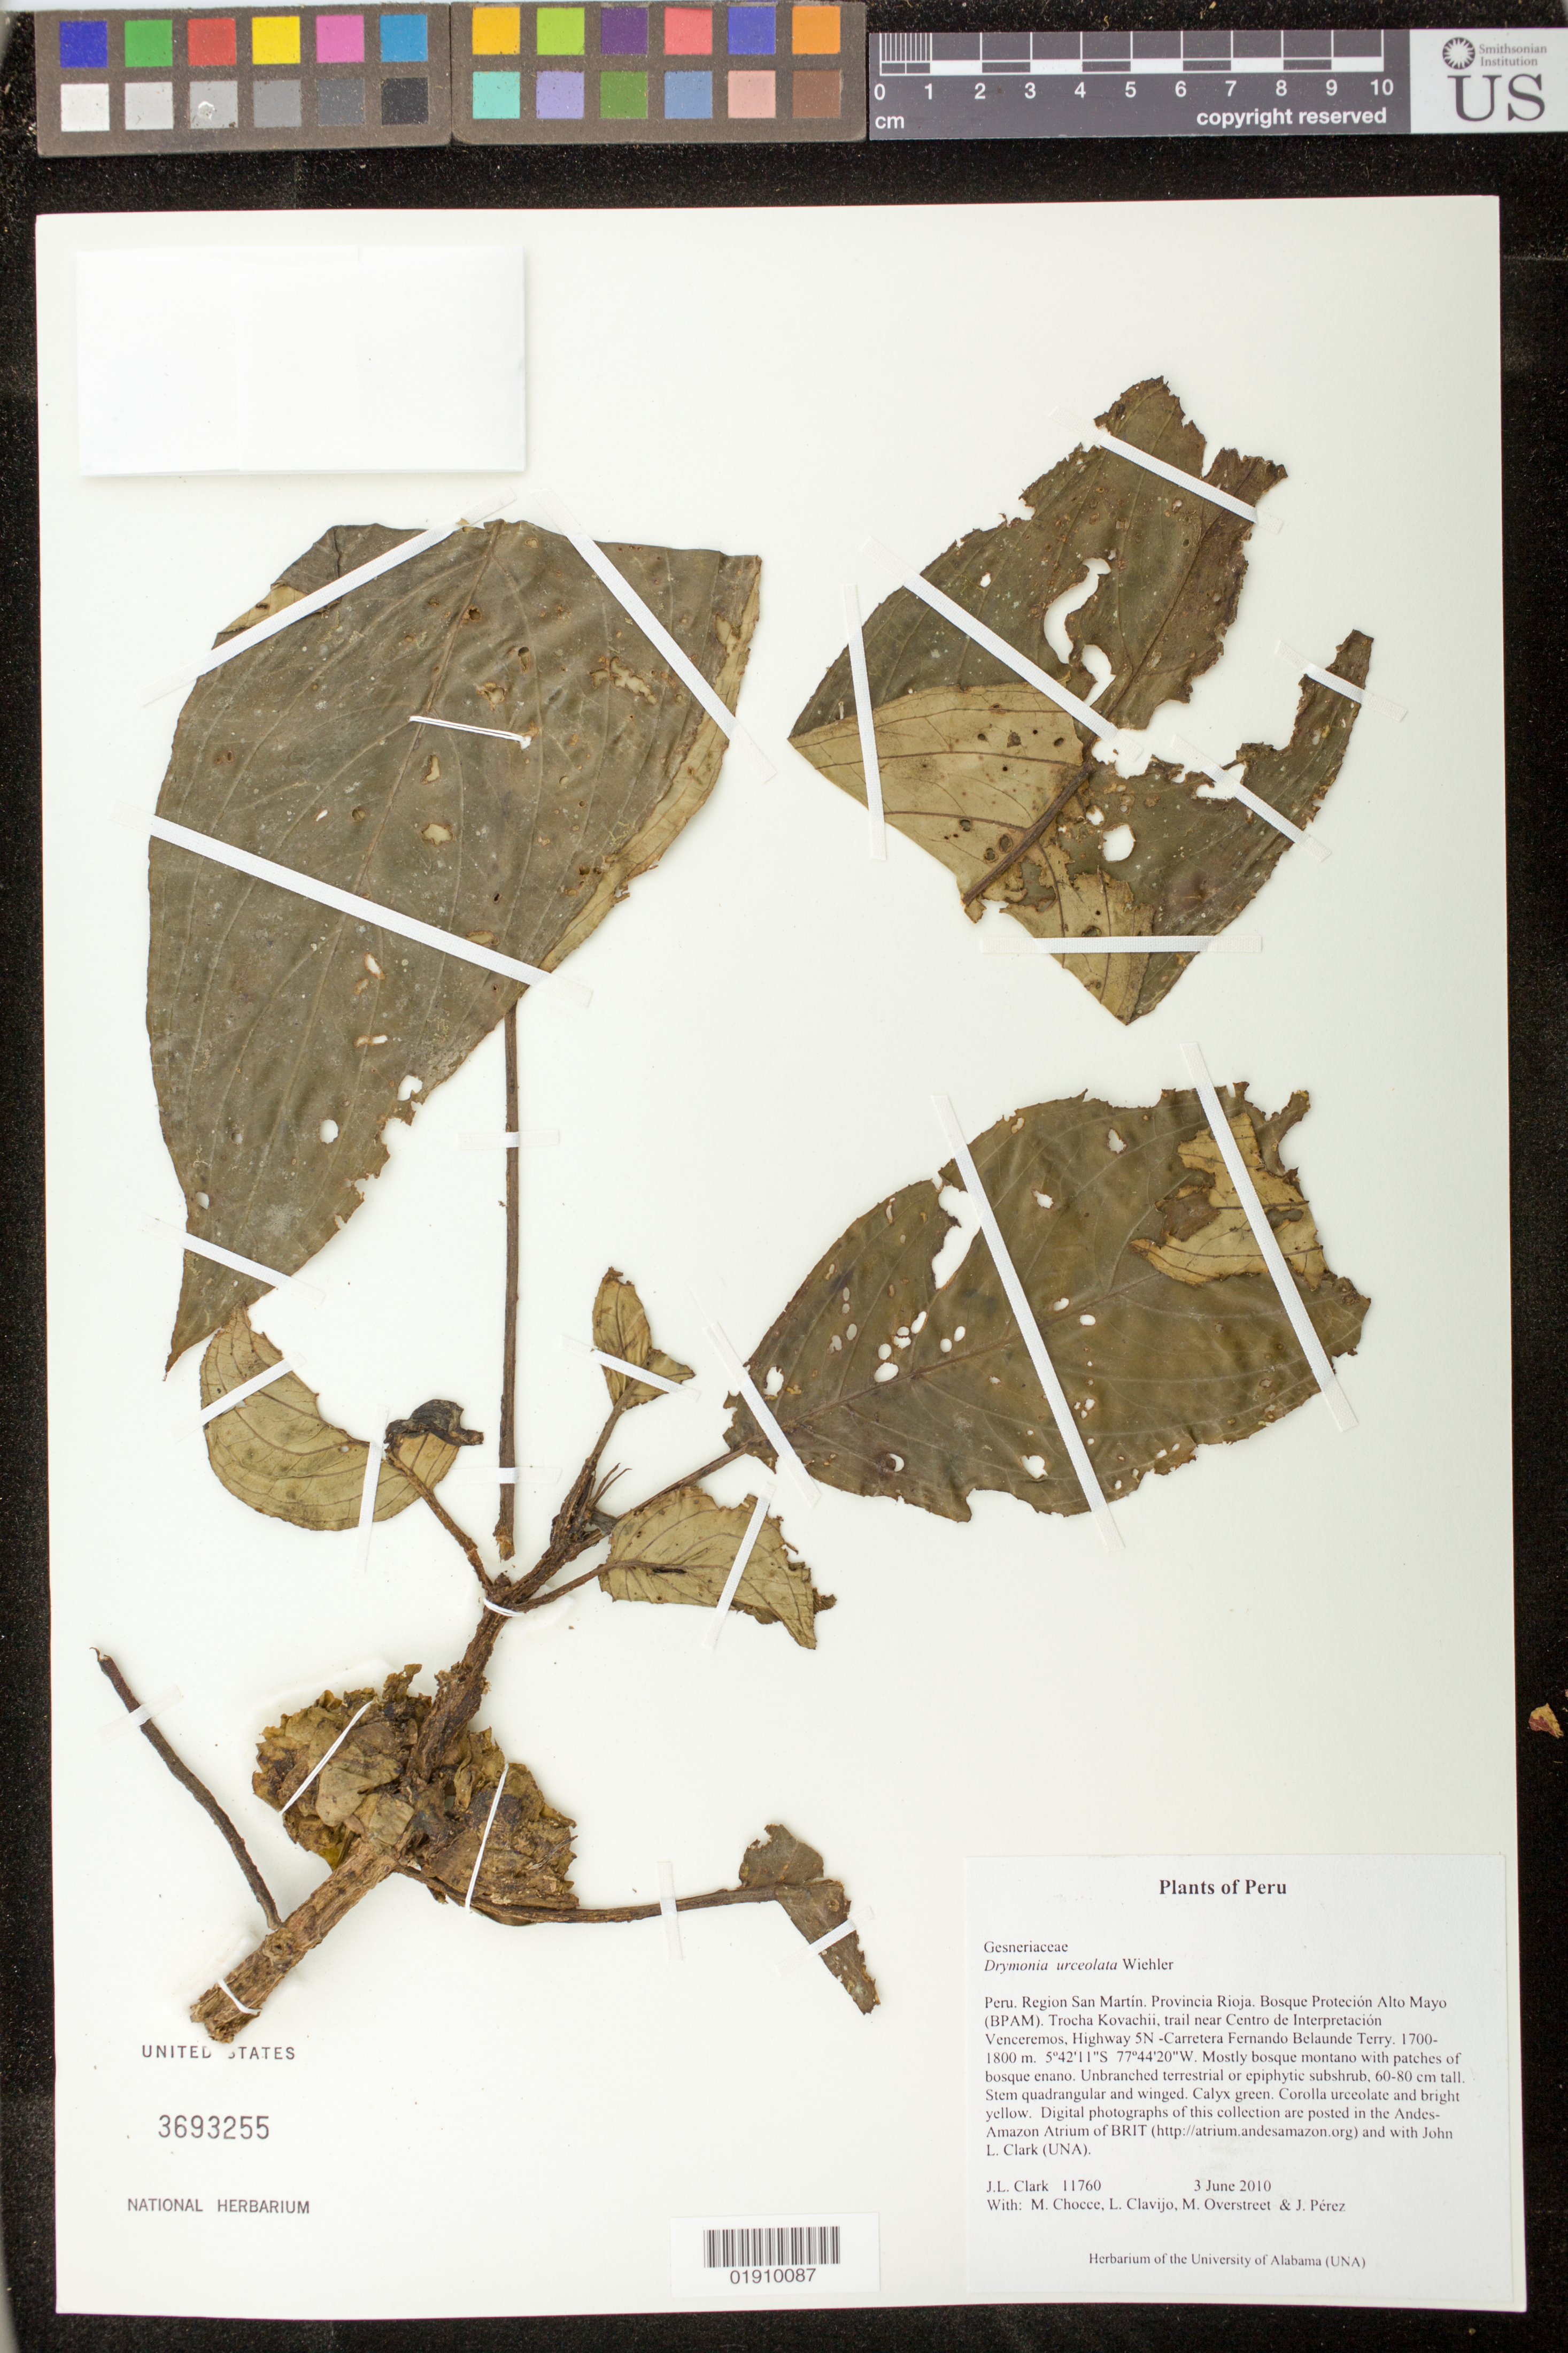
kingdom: Plantae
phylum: Tracheophyta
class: Magnoliopsida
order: Lamiales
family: Gesneriaceae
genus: Drymonia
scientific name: Drymonia urceolata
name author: Wiehler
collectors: J. L. Clark, M. Chocce, L. Clavijo, M. Overstreet & J. Perez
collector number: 11760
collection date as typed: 03 Jun 2010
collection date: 2010-06-03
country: Peru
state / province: San Martín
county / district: Rioja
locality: Region San Martin, Bosque Protecion Alto Mayo (BPAM). Trocha Kovachii, trail near Centro de Interpretacion Venceremos, Highway 5N-Carretera Fernando Belaunde Terry.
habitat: Mostly bosque montano with patches of bosque enano.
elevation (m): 1700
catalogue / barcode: US 3693255